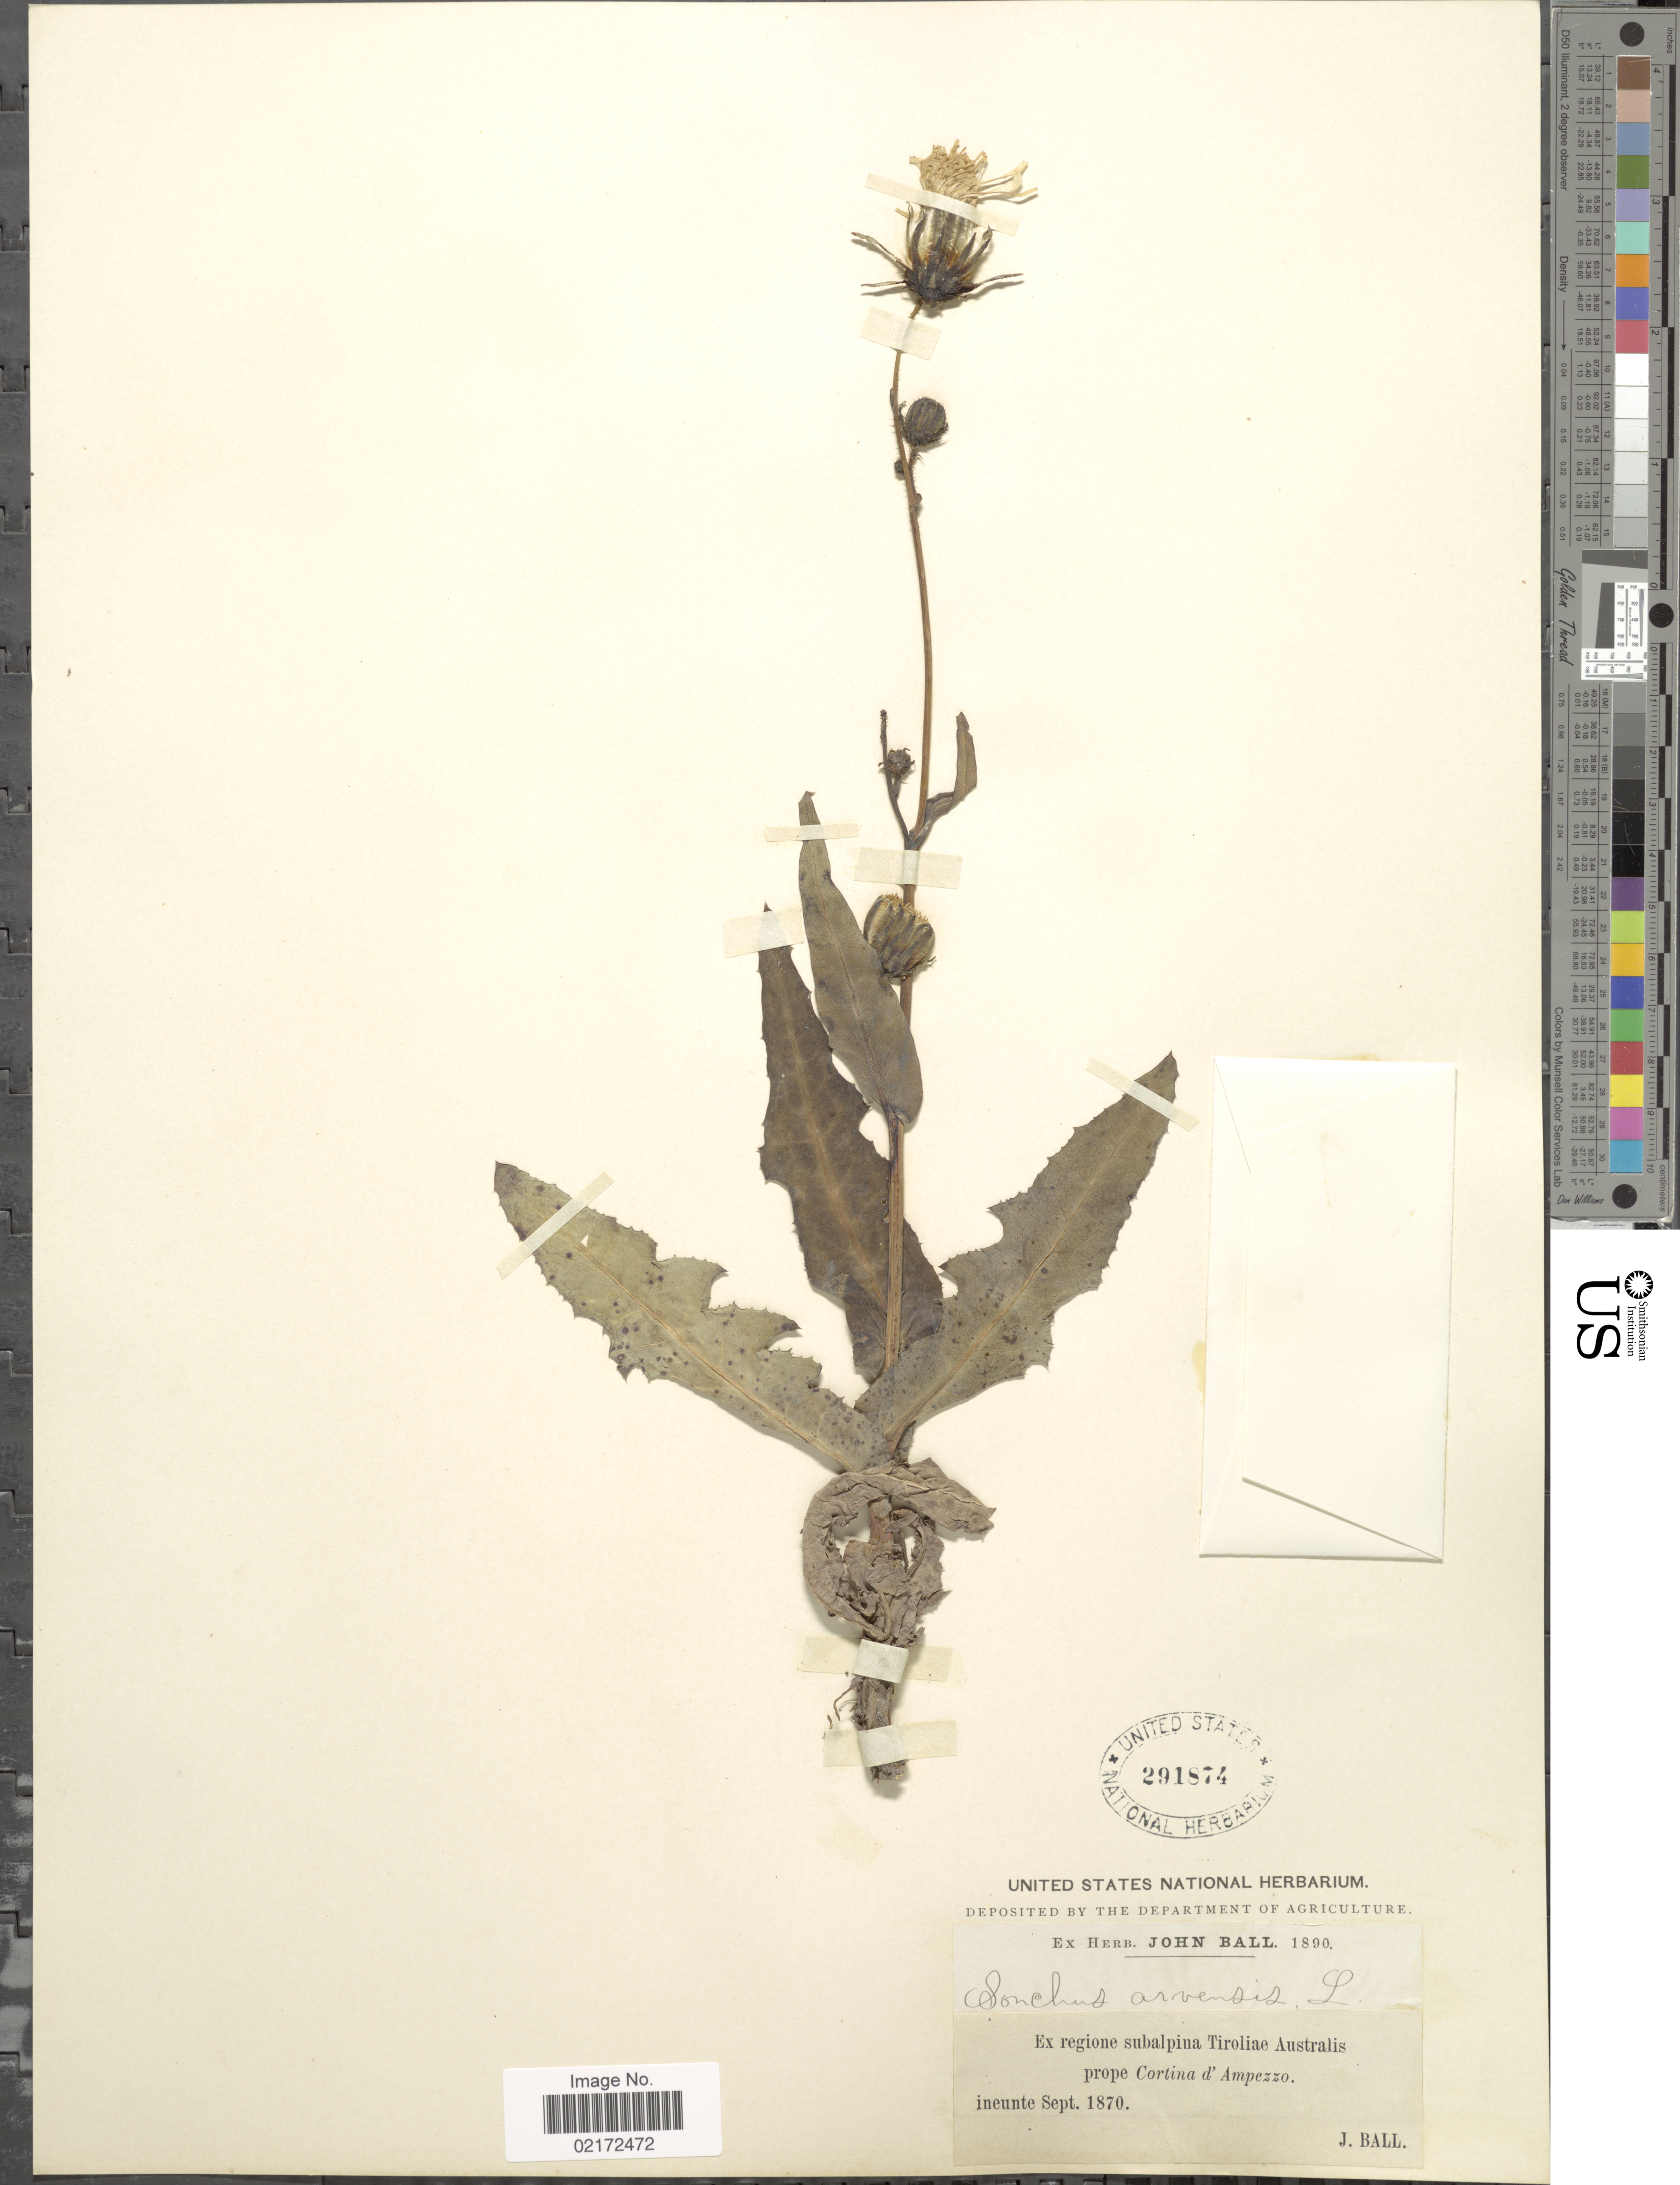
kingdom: Plantae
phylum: Tracheophyta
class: Magnoliopsida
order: Asterales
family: Asteraceae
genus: Sonchus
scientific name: Sonchus arvensis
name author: L.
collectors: J. Ball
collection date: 1870-09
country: Austria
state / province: Tirol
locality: Ex regione subalpina Tiroliae Australis prope Cortina d' Ampezzo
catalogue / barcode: US 291874